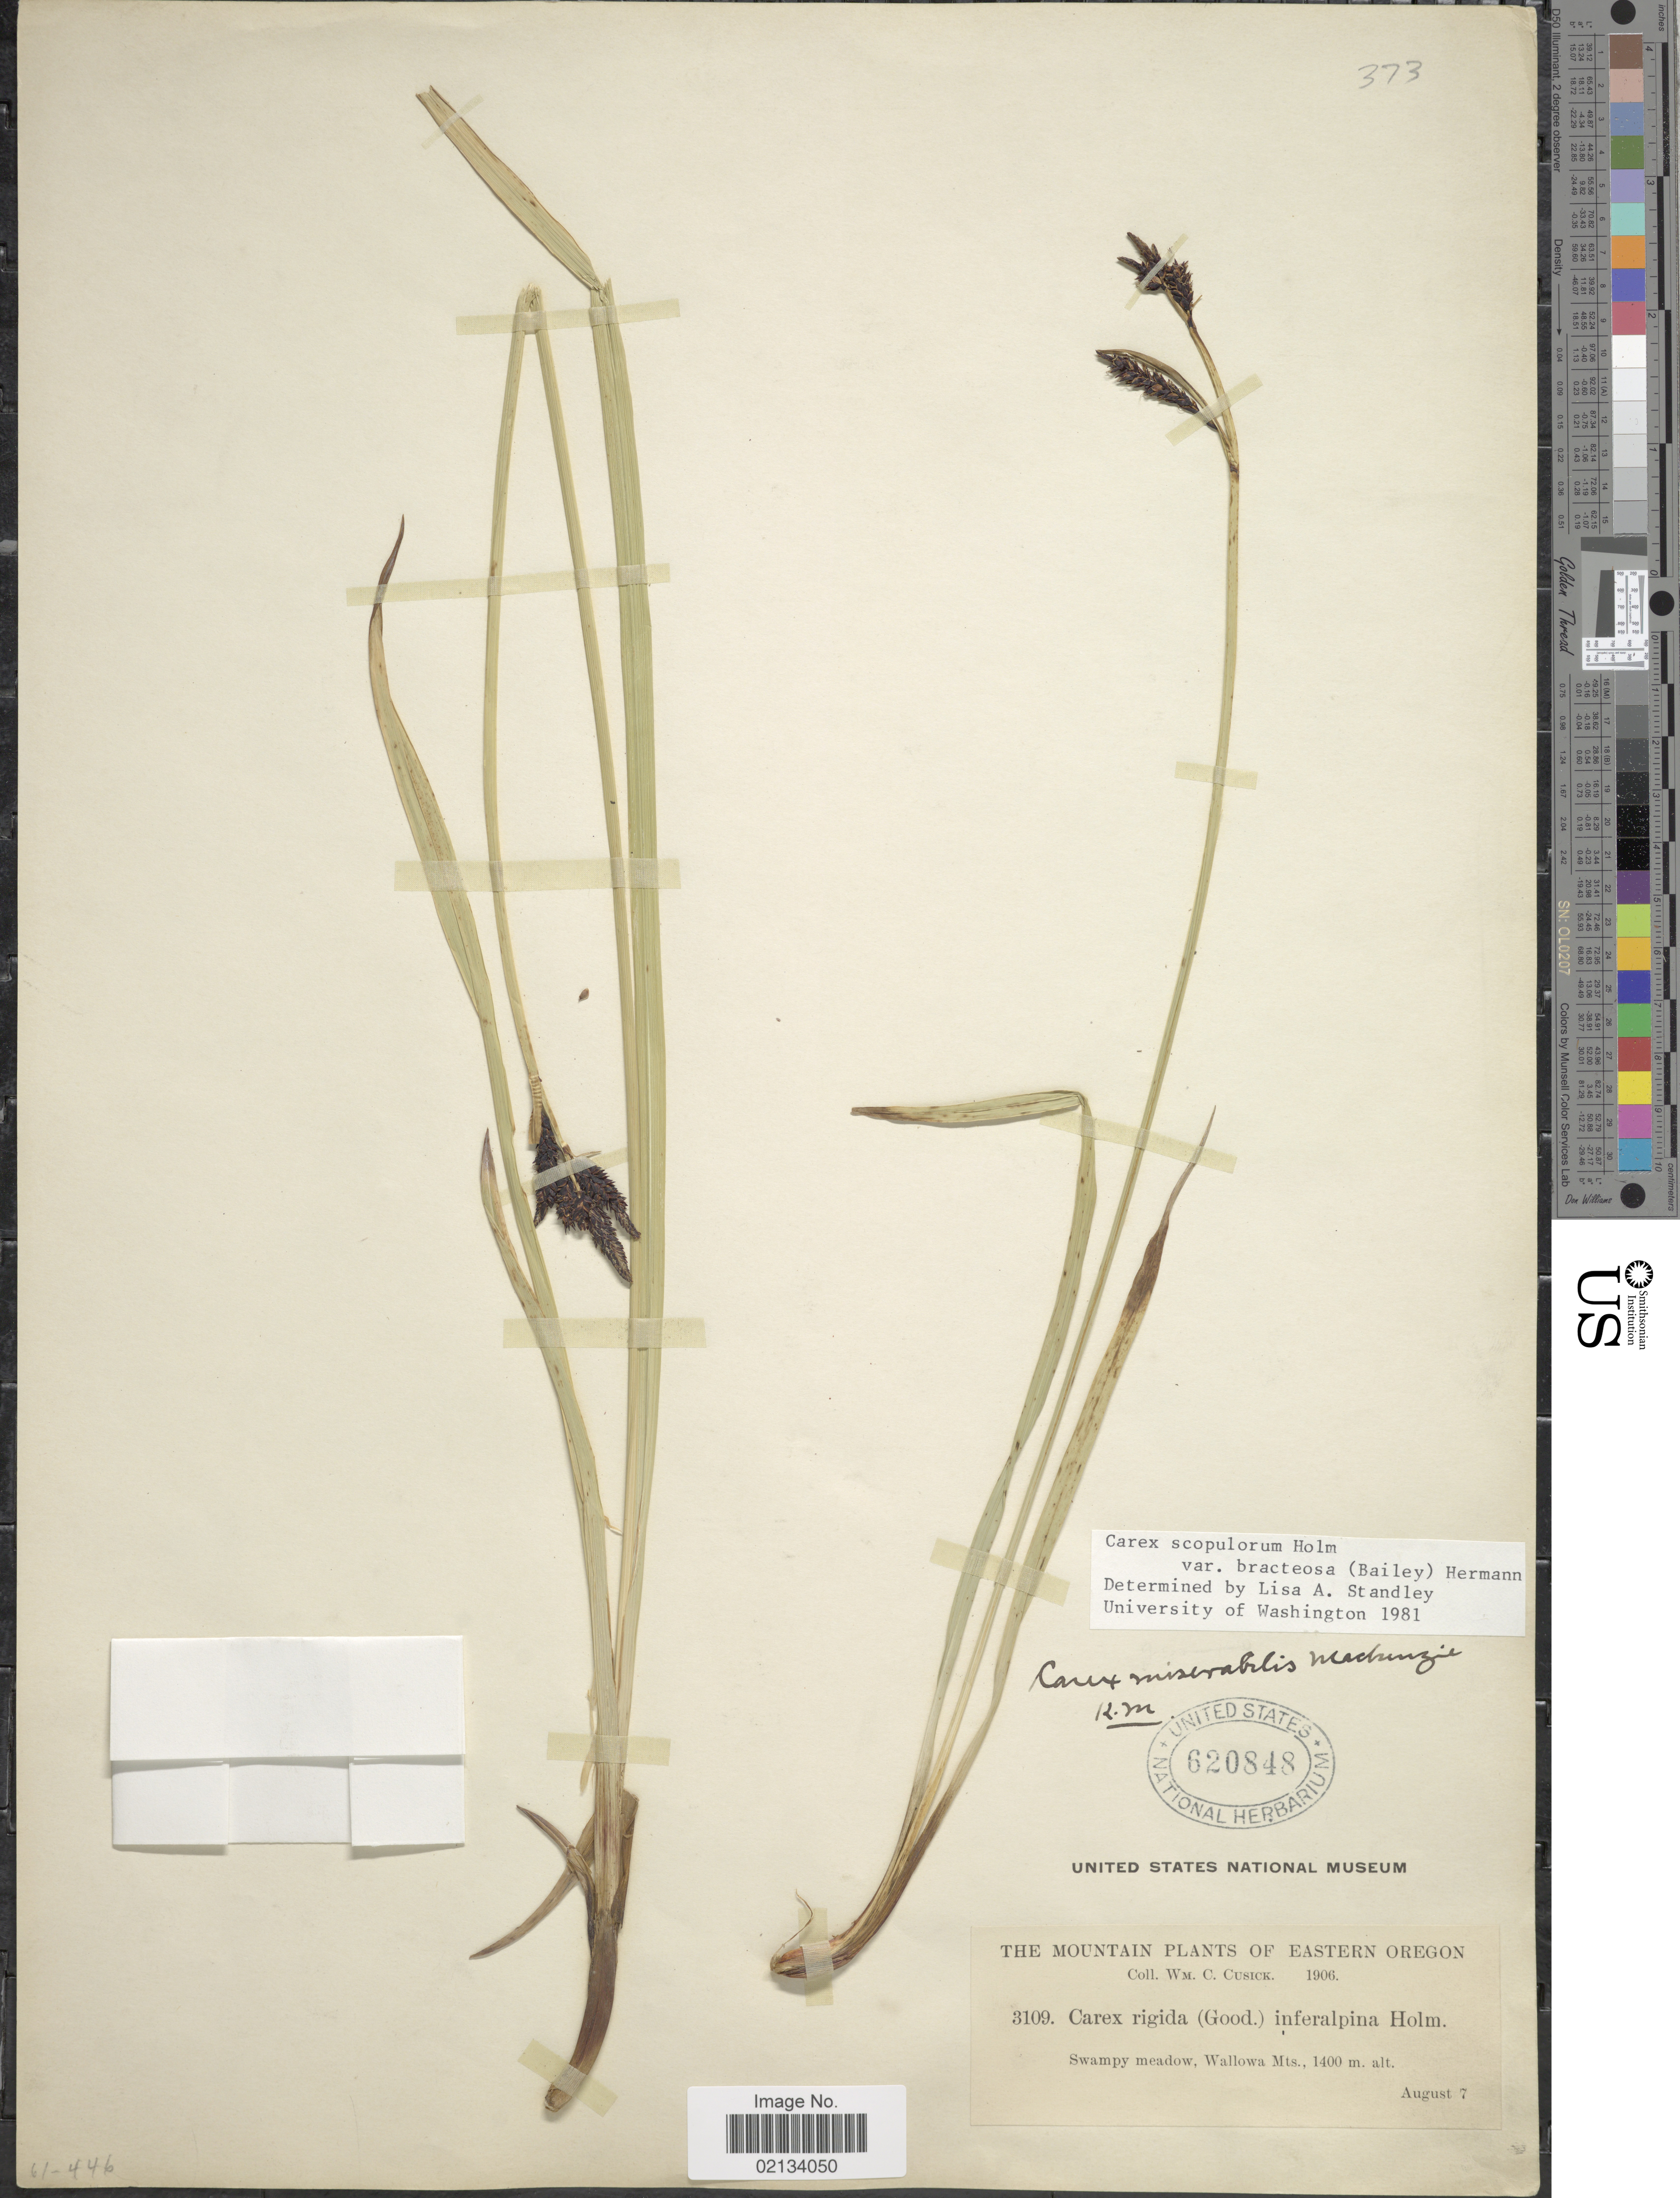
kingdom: Plantae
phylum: Tracheophyta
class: Liliopsida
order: Poales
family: Cyperaceae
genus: Carex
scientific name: Carex scopulorum var. bracteosa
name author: (L.H. Bailey) F.J. Herm.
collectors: W. C. Cusick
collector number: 3109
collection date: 1906-08-07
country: United States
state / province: Oregon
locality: The Mountain plants of Eastern Oregon, swampy meadow, Wallowa Mts.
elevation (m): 1400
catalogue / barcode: US 620848